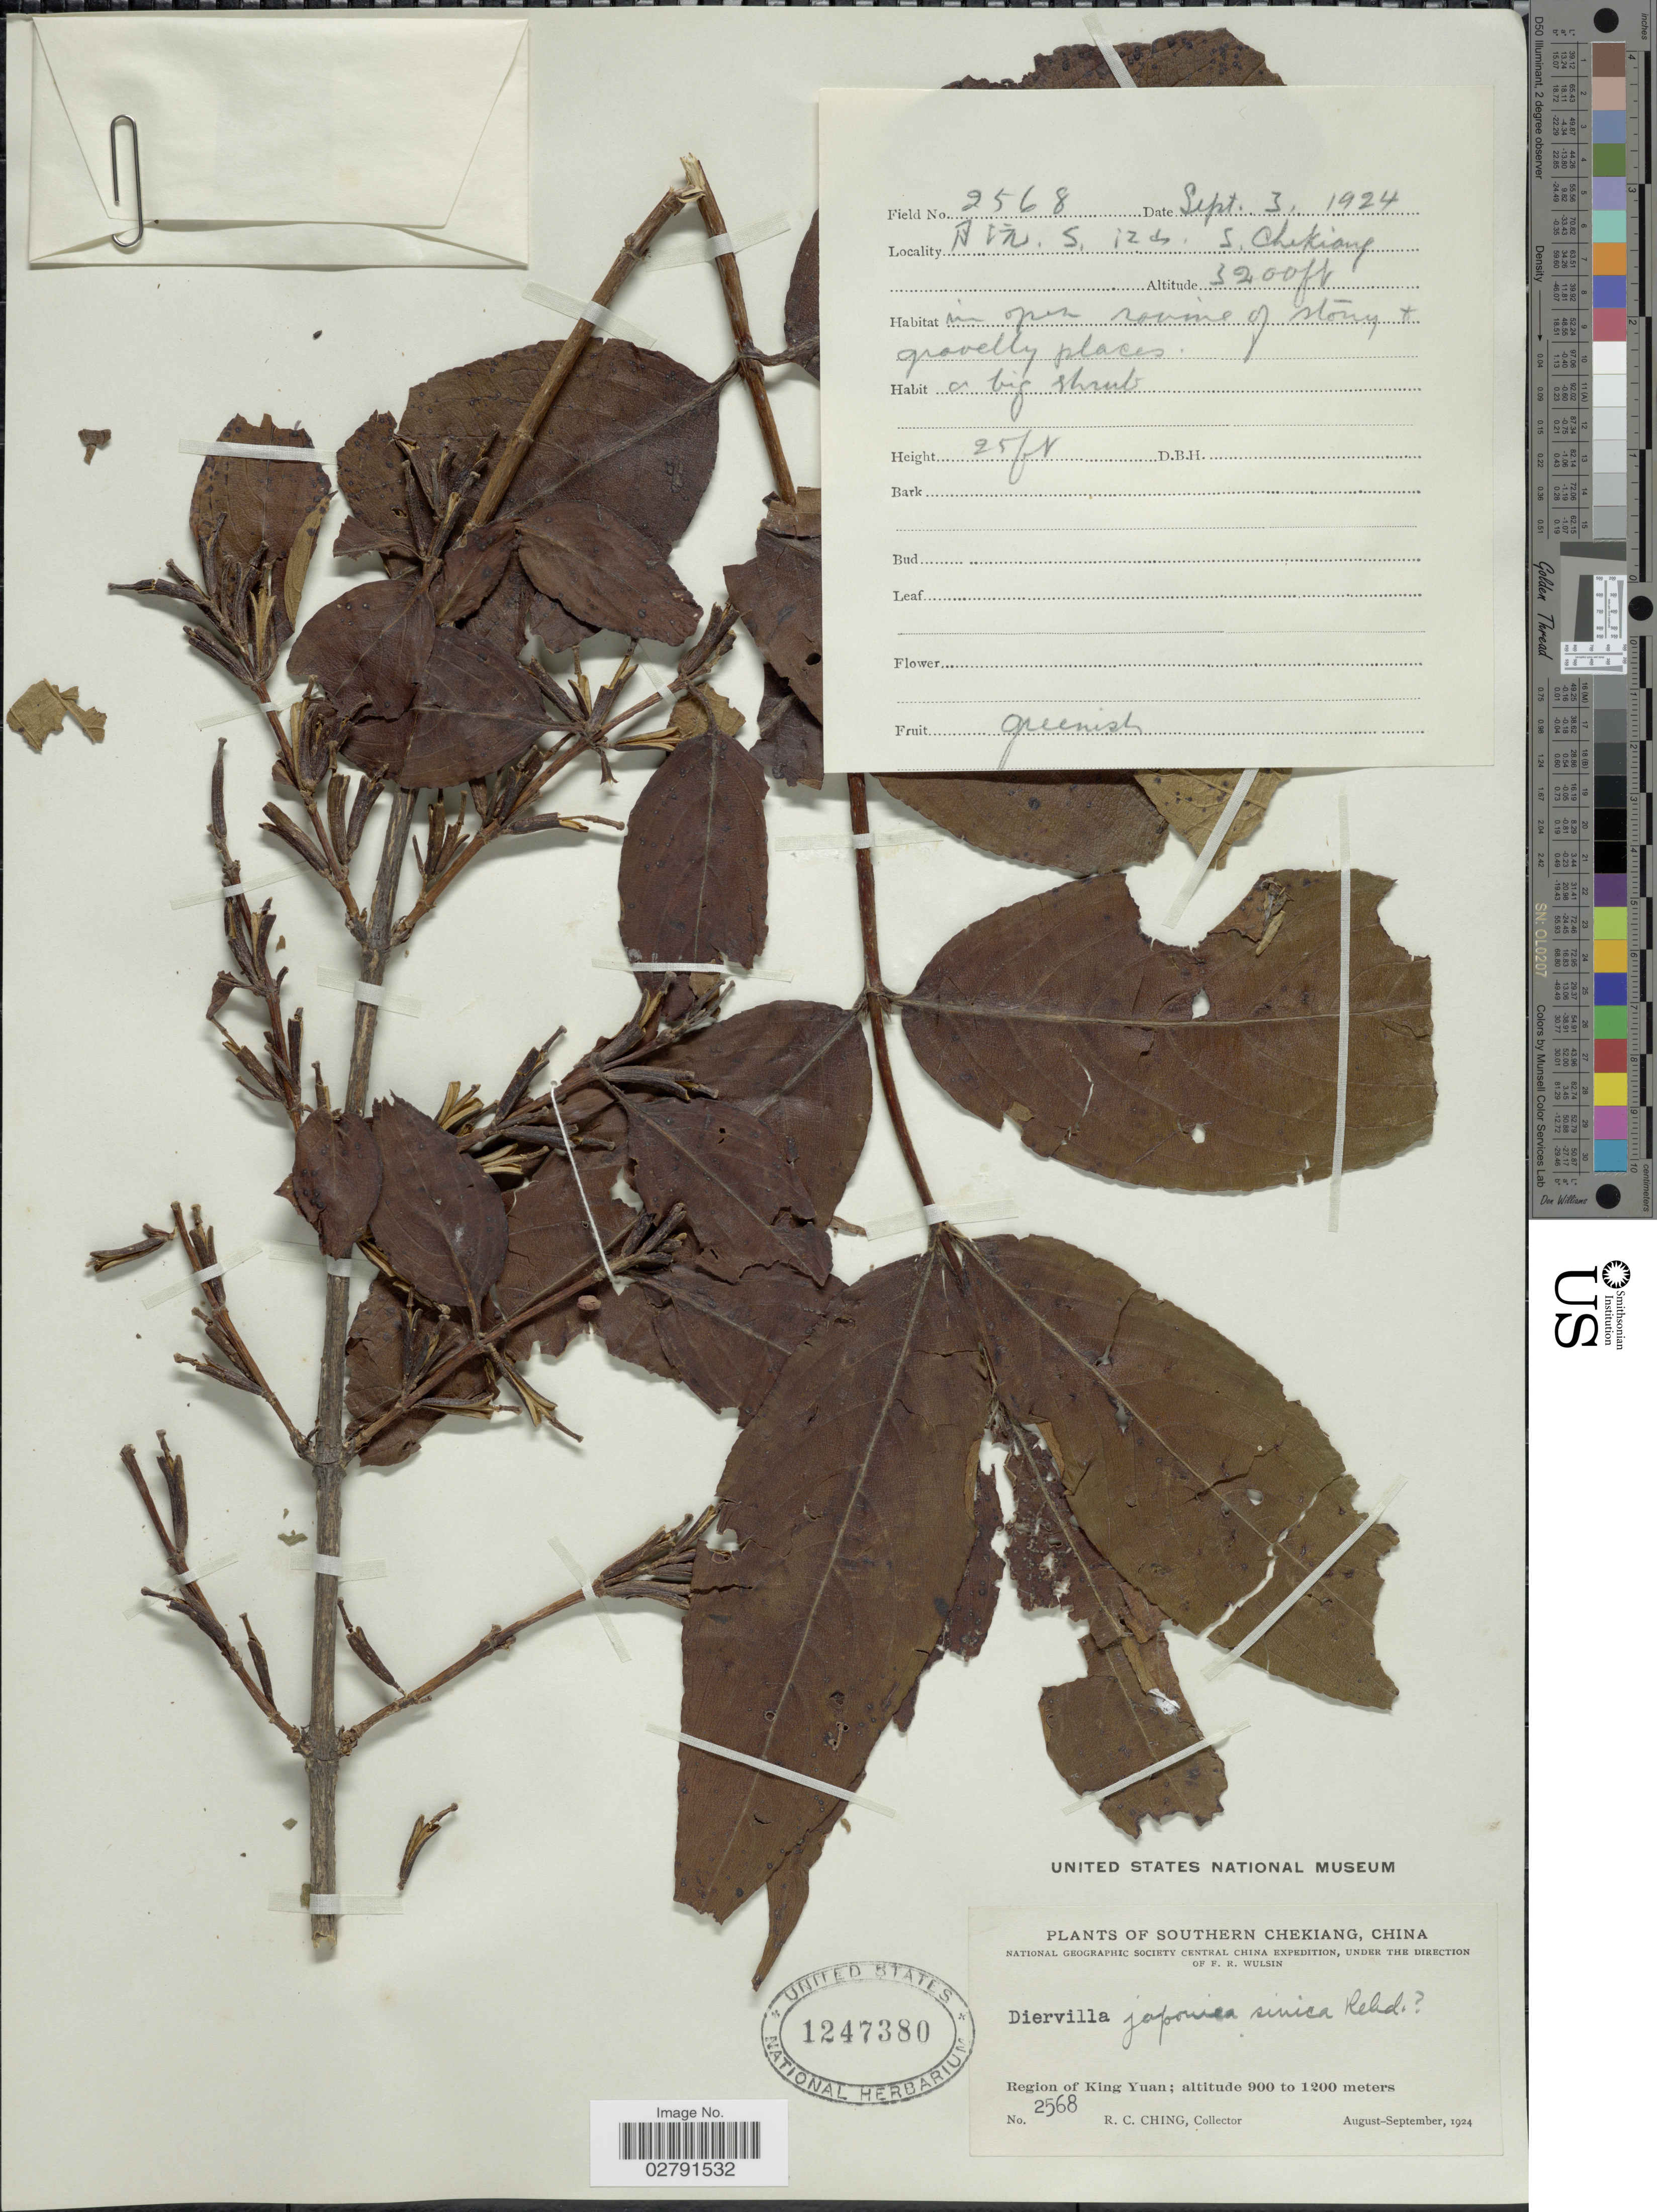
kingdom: Plantae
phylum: Tracheophyta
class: Magnoliopsida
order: Dipsacales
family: Caprifoliaceae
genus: Diervilla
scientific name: Diervilla japonica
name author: (Thunb.) DC.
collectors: R. C. Ching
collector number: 2568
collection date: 1924-09-03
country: China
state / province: Zhejiang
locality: Southern Chekiang, Region of King Yuan.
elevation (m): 975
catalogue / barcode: US 1247380